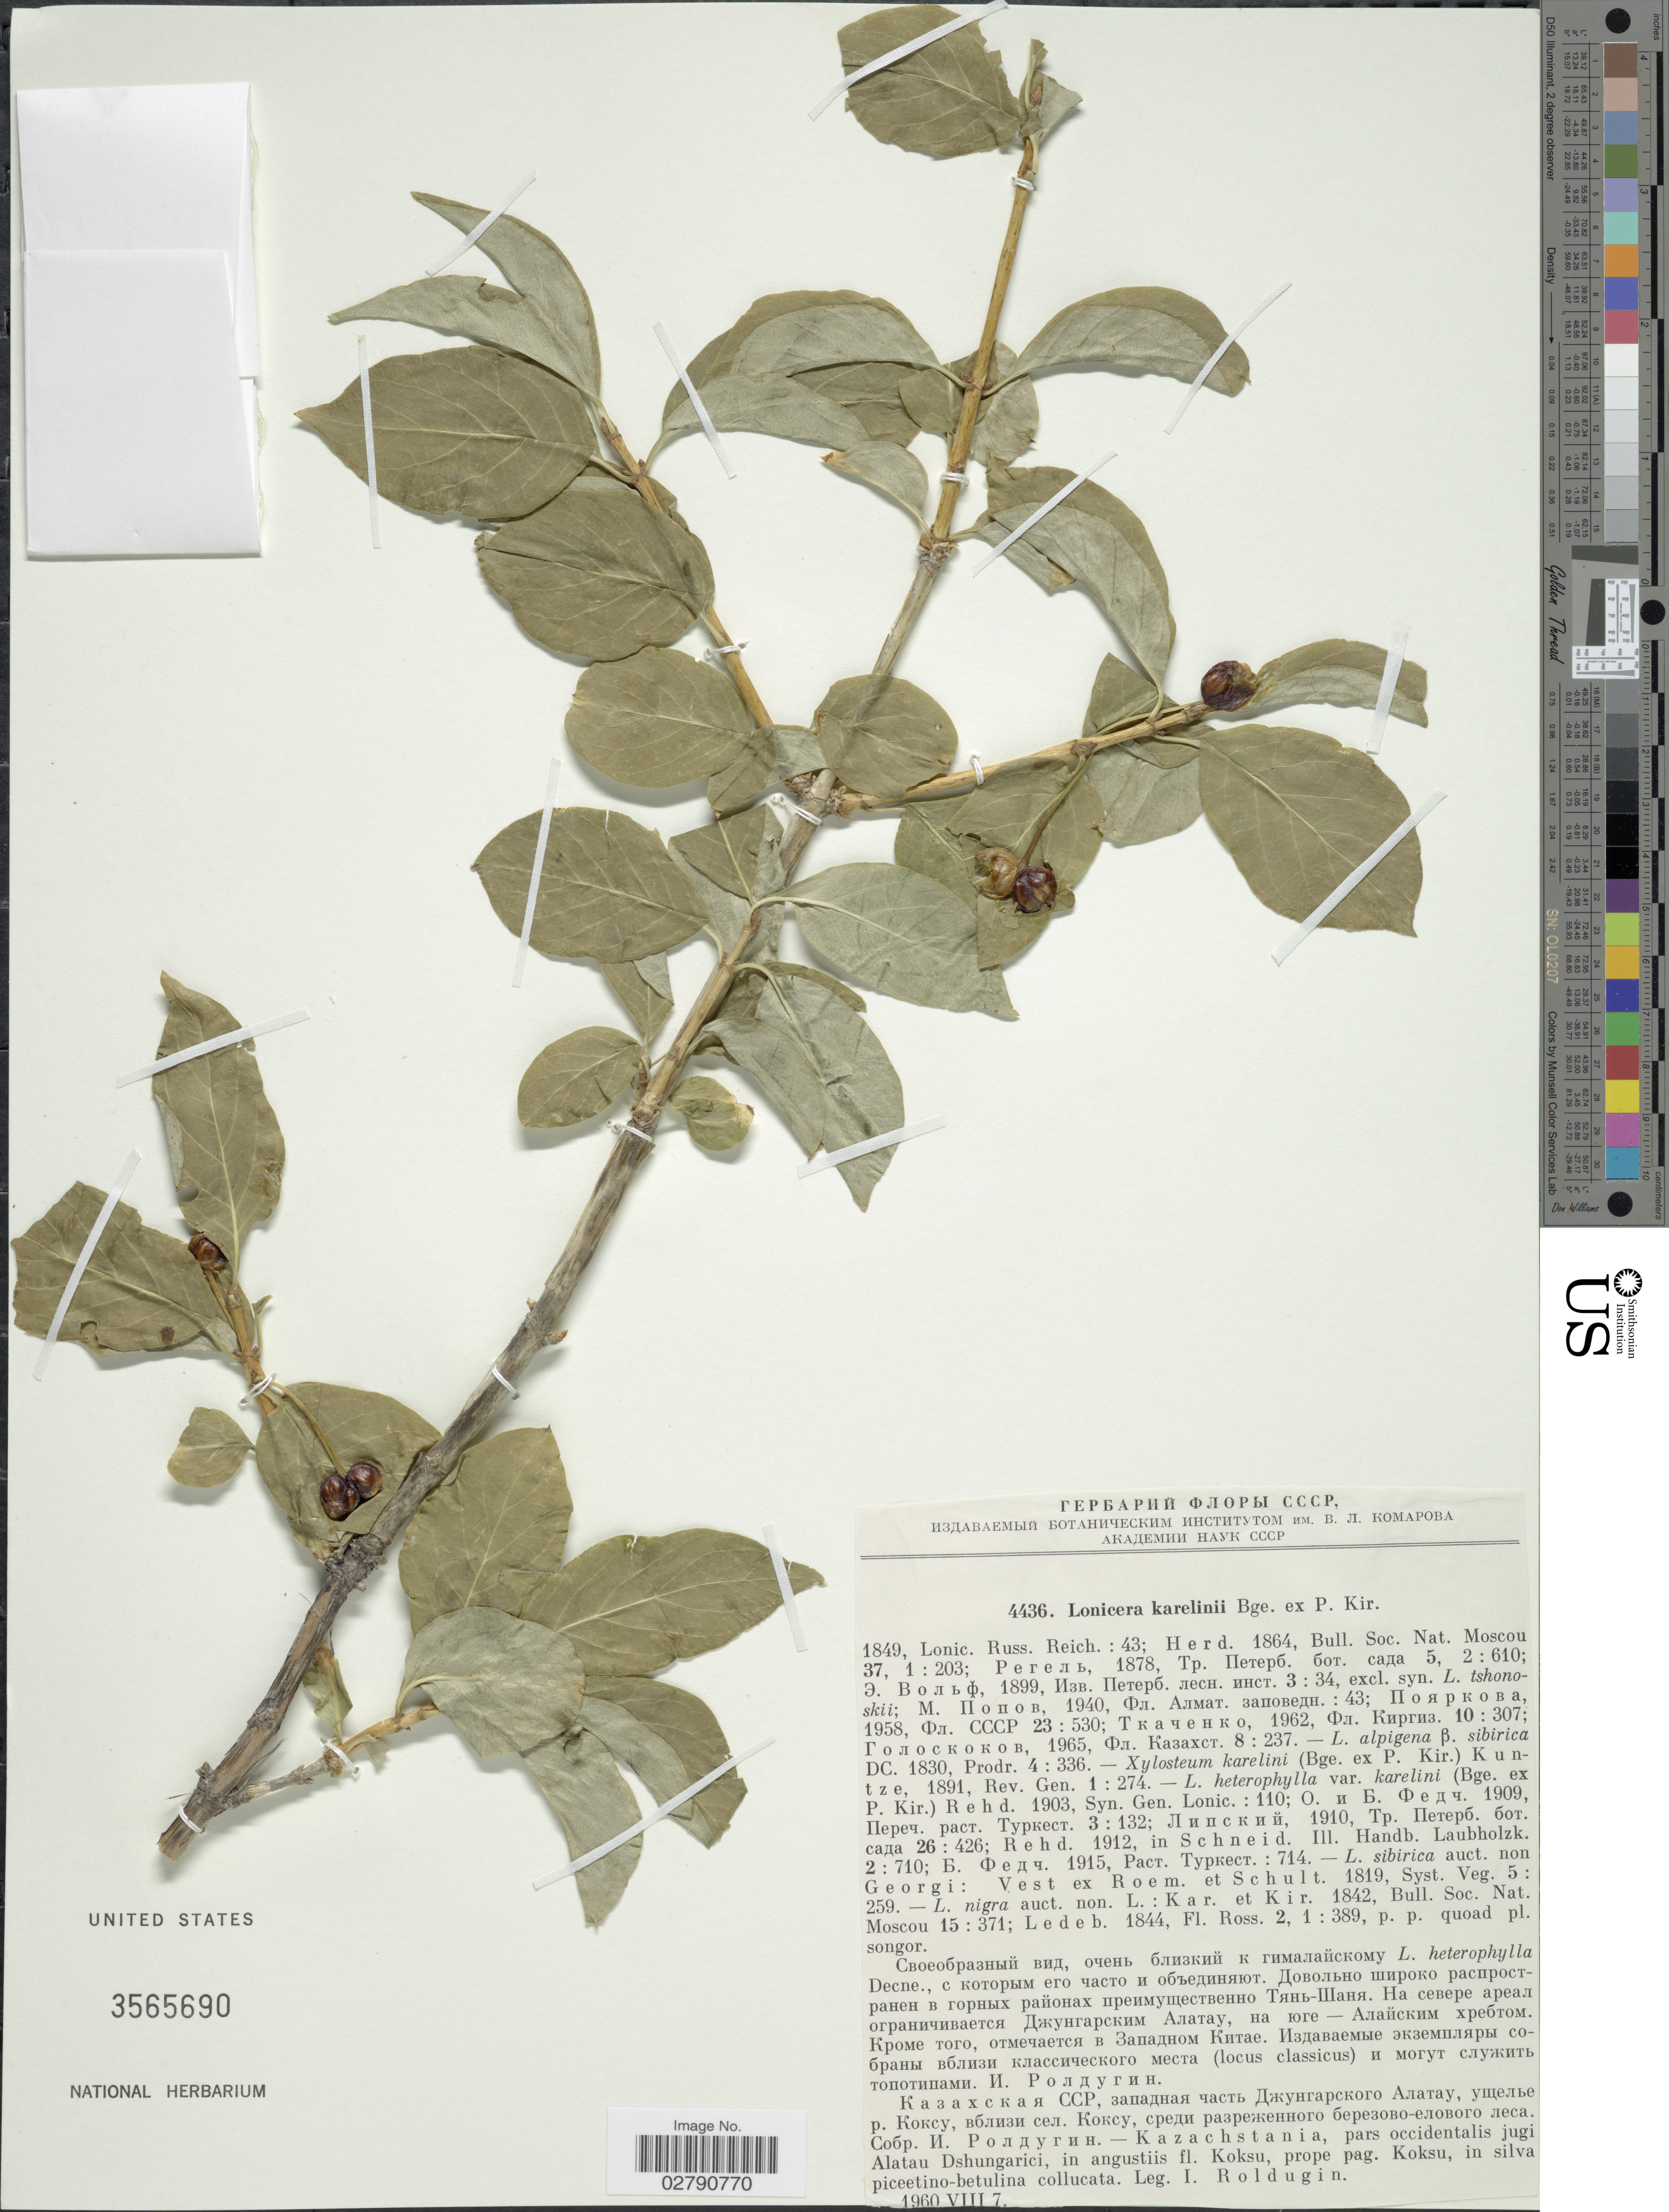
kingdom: Plantae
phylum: Tracheophyta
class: Magnoliopsida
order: Dipsacales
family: Caprifoliaceae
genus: Lonicera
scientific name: Lonicera karelinii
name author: Bunge ex Kir.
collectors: I. Roldugin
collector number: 4436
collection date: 1960-08-07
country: Kazakhstan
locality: Kazachstania, pars occidentalis jugi Alatau Dshungarici, prope pag. Koksu.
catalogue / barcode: US 3565960